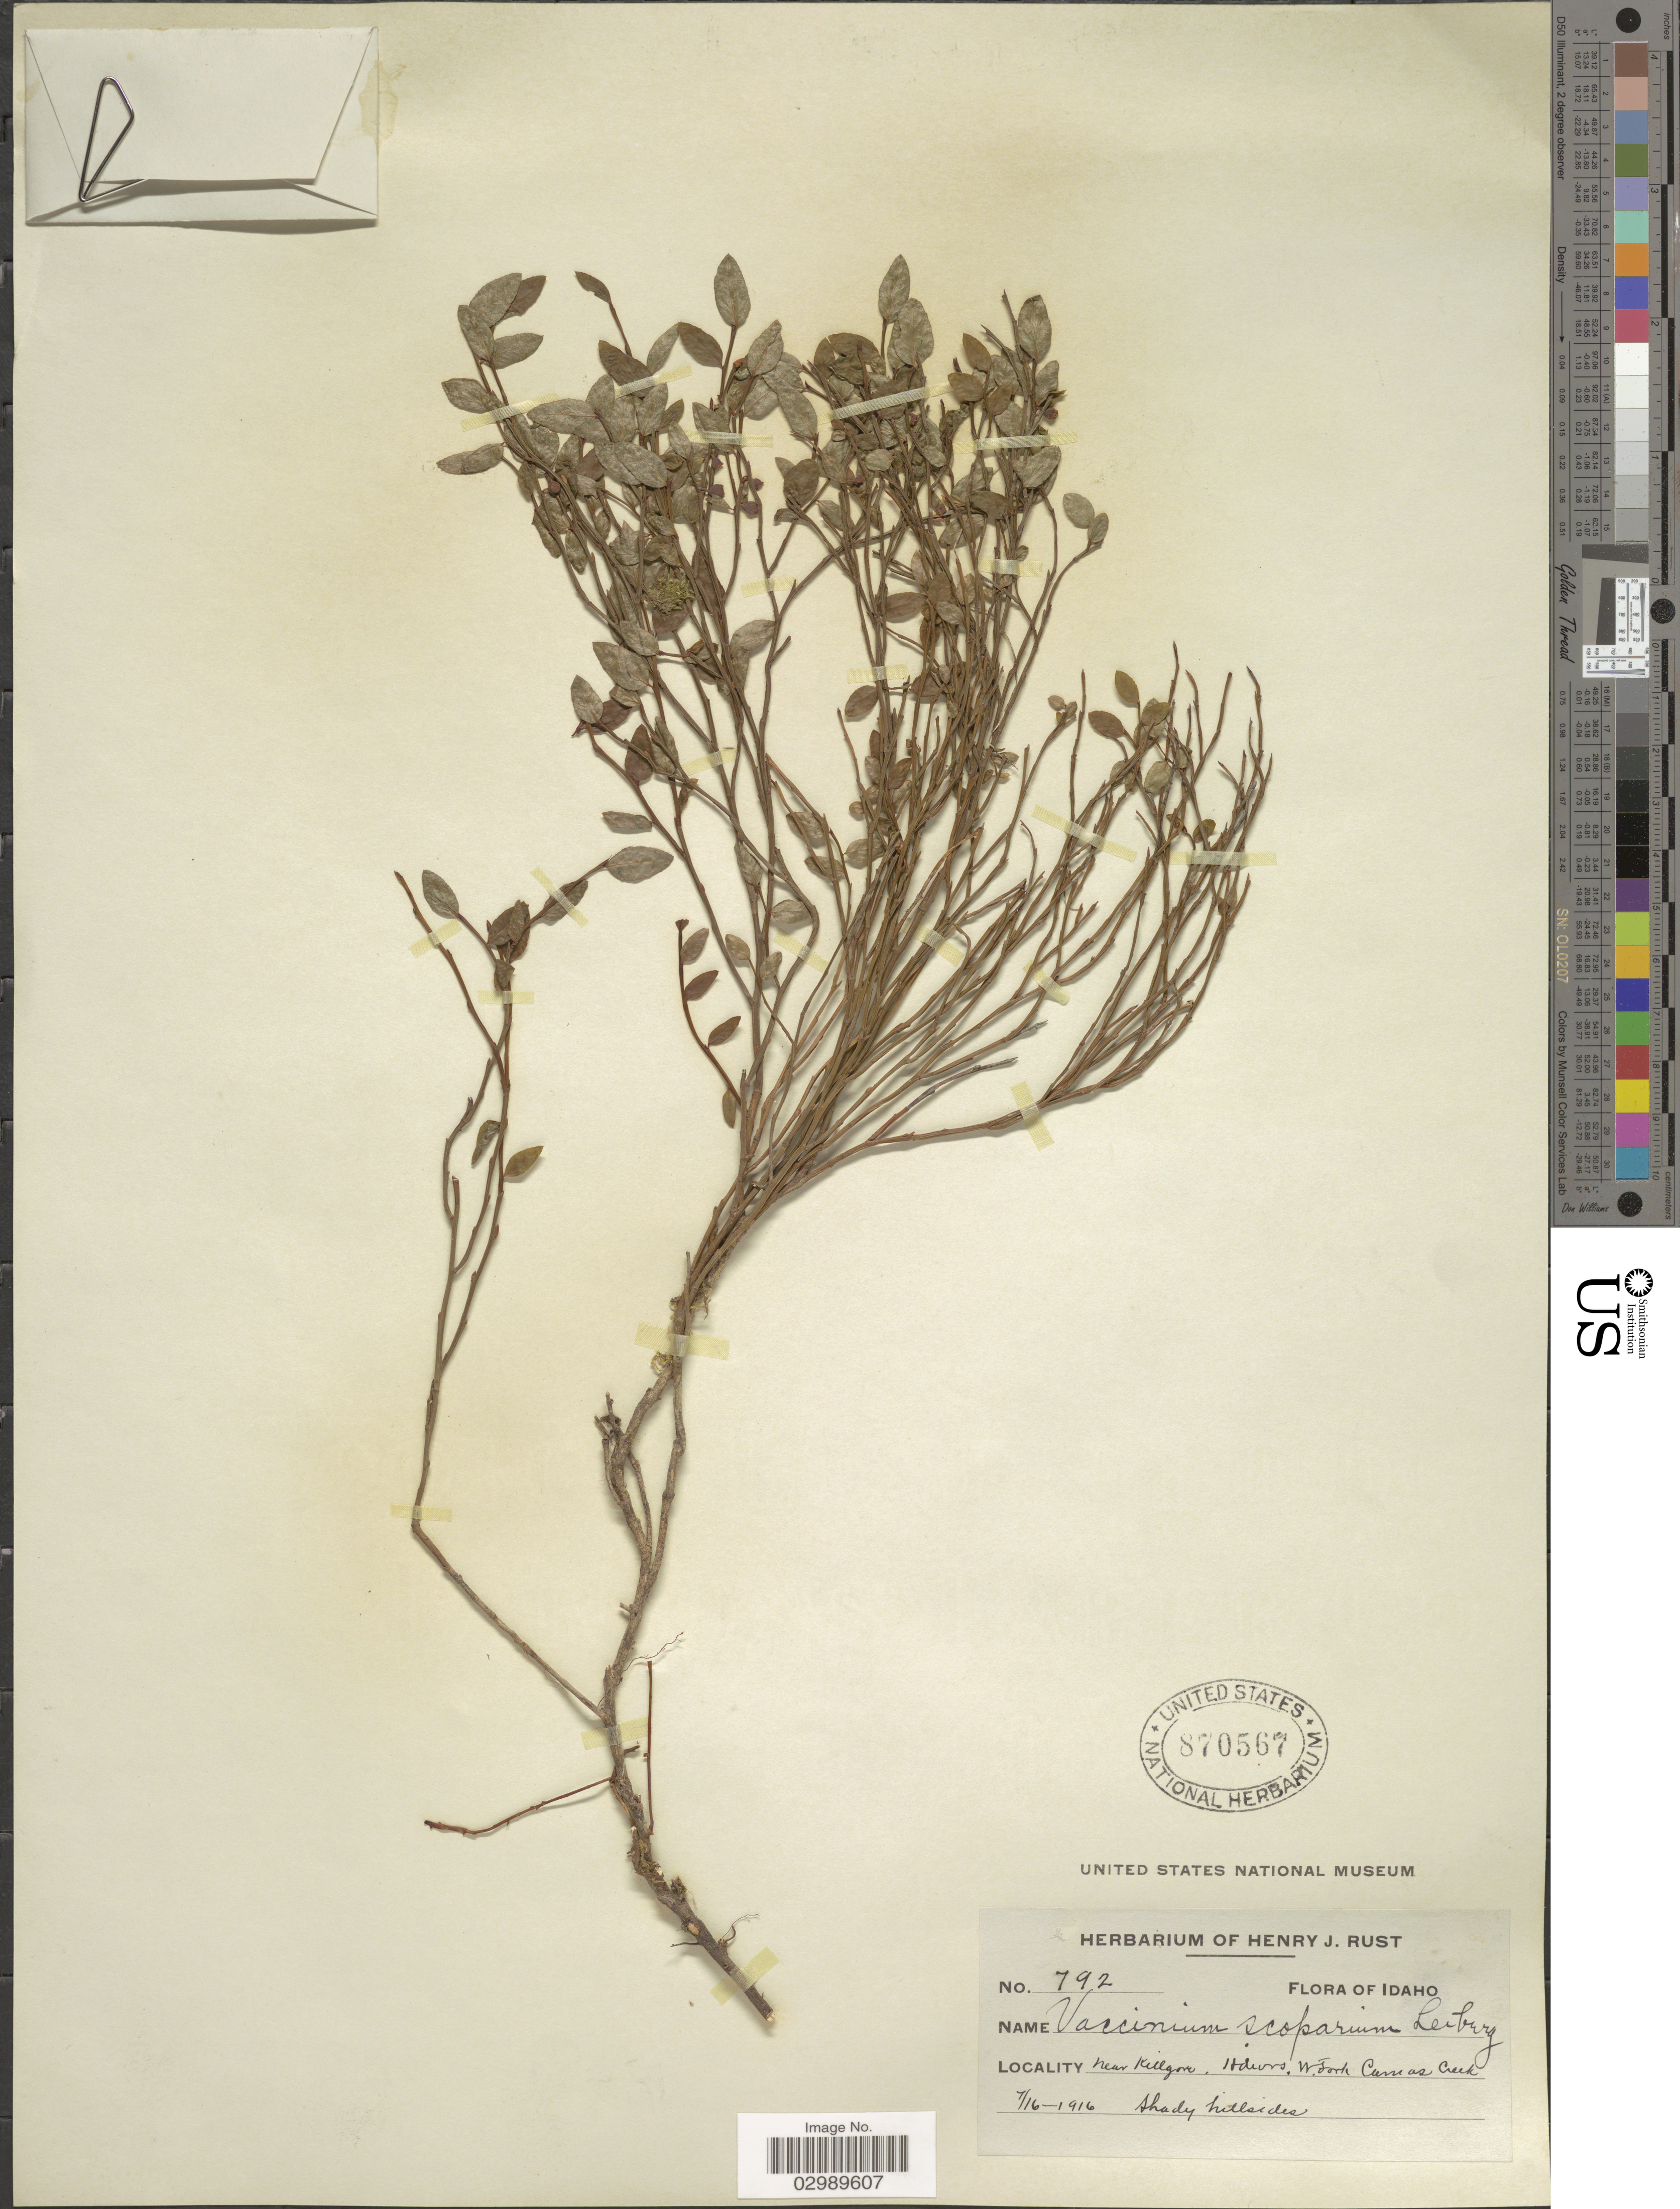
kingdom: Plantae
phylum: Tracheophyta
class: Magnoliopsida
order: Ericales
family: Ericaceae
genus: Vaccinium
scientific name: Vaccinium scoparium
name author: Leiberg ex Coville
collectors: ex herb. Henry J. Rust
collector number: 792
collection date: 1916-07-16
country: United States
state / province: Idaho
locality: Near Killgore, [illegible text] W. Fork Camas Creek.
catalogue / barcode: US 870567